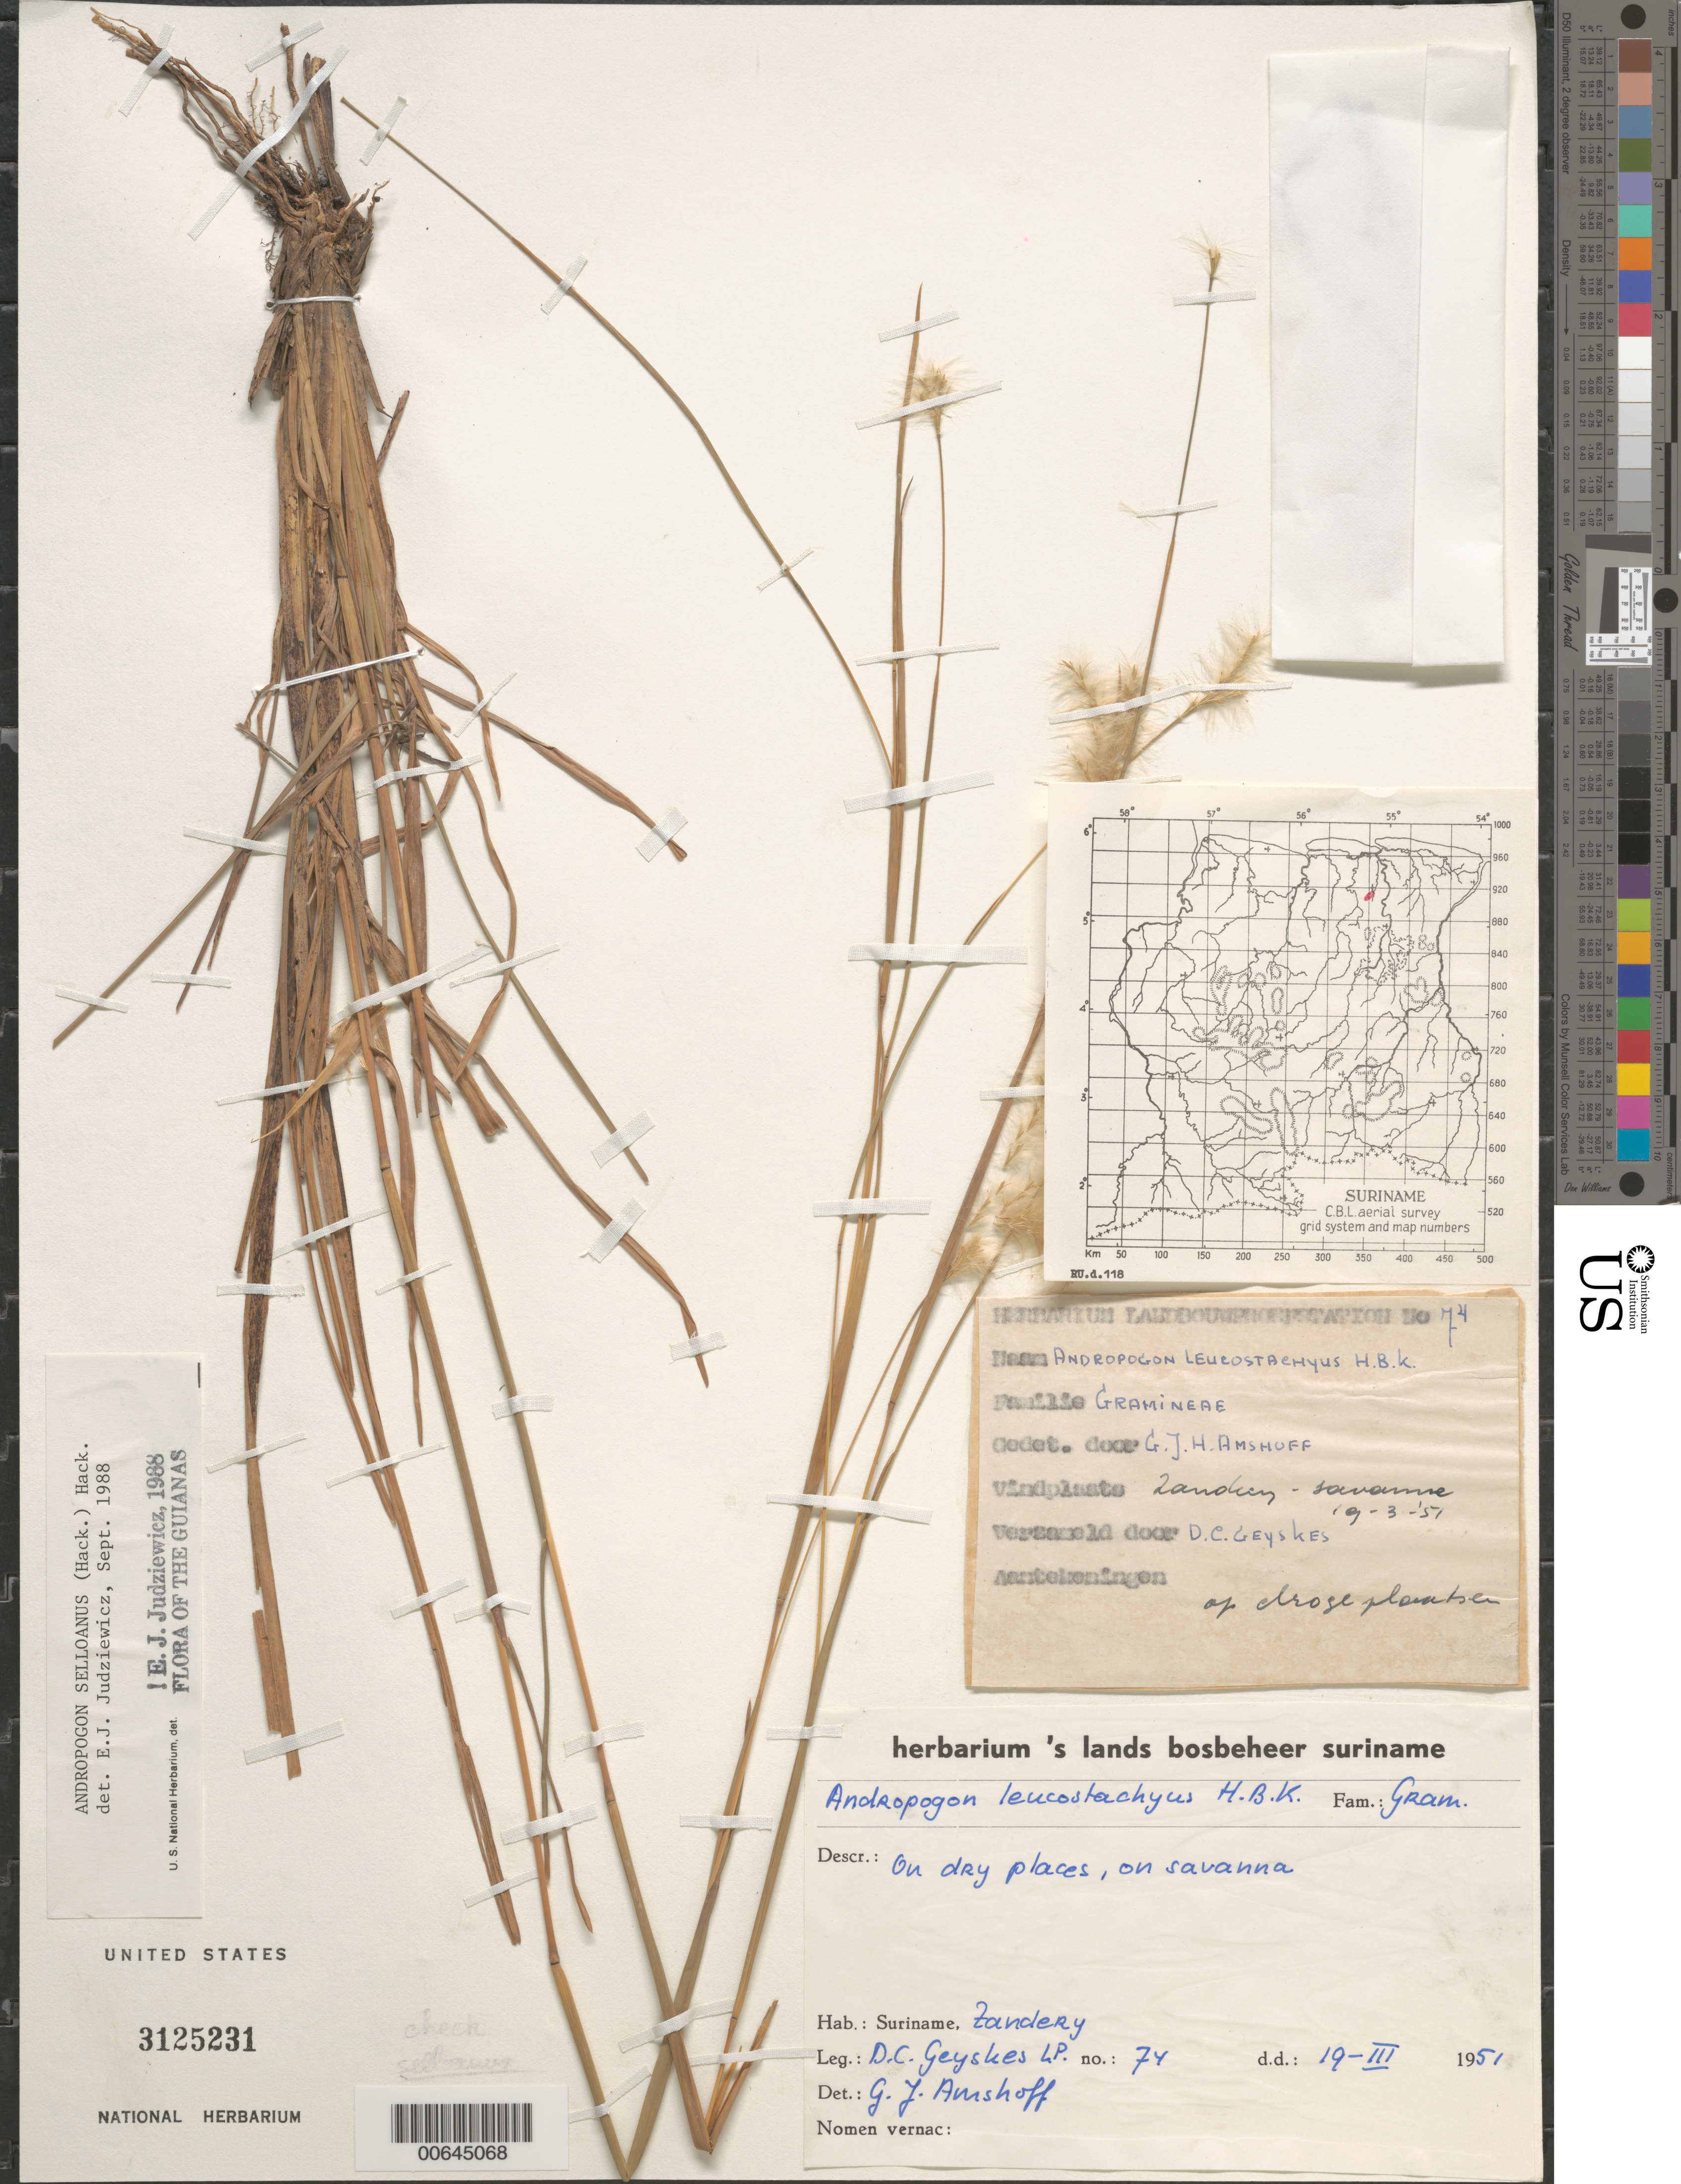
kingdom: Plantae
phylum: Tracheophyta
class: Liliopsida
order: Poales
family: Poaceae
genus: Andropogon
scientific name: Andropogon selloanus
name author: (Hack.) Hack.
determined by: Judziewicz, E. J.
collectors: D. Geijskes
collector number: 74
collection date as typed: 19-May-51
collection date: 1951-05-19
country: Suriname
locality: Zanderij Savanna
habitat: Dry places, on savanna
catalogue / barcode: US 3125231